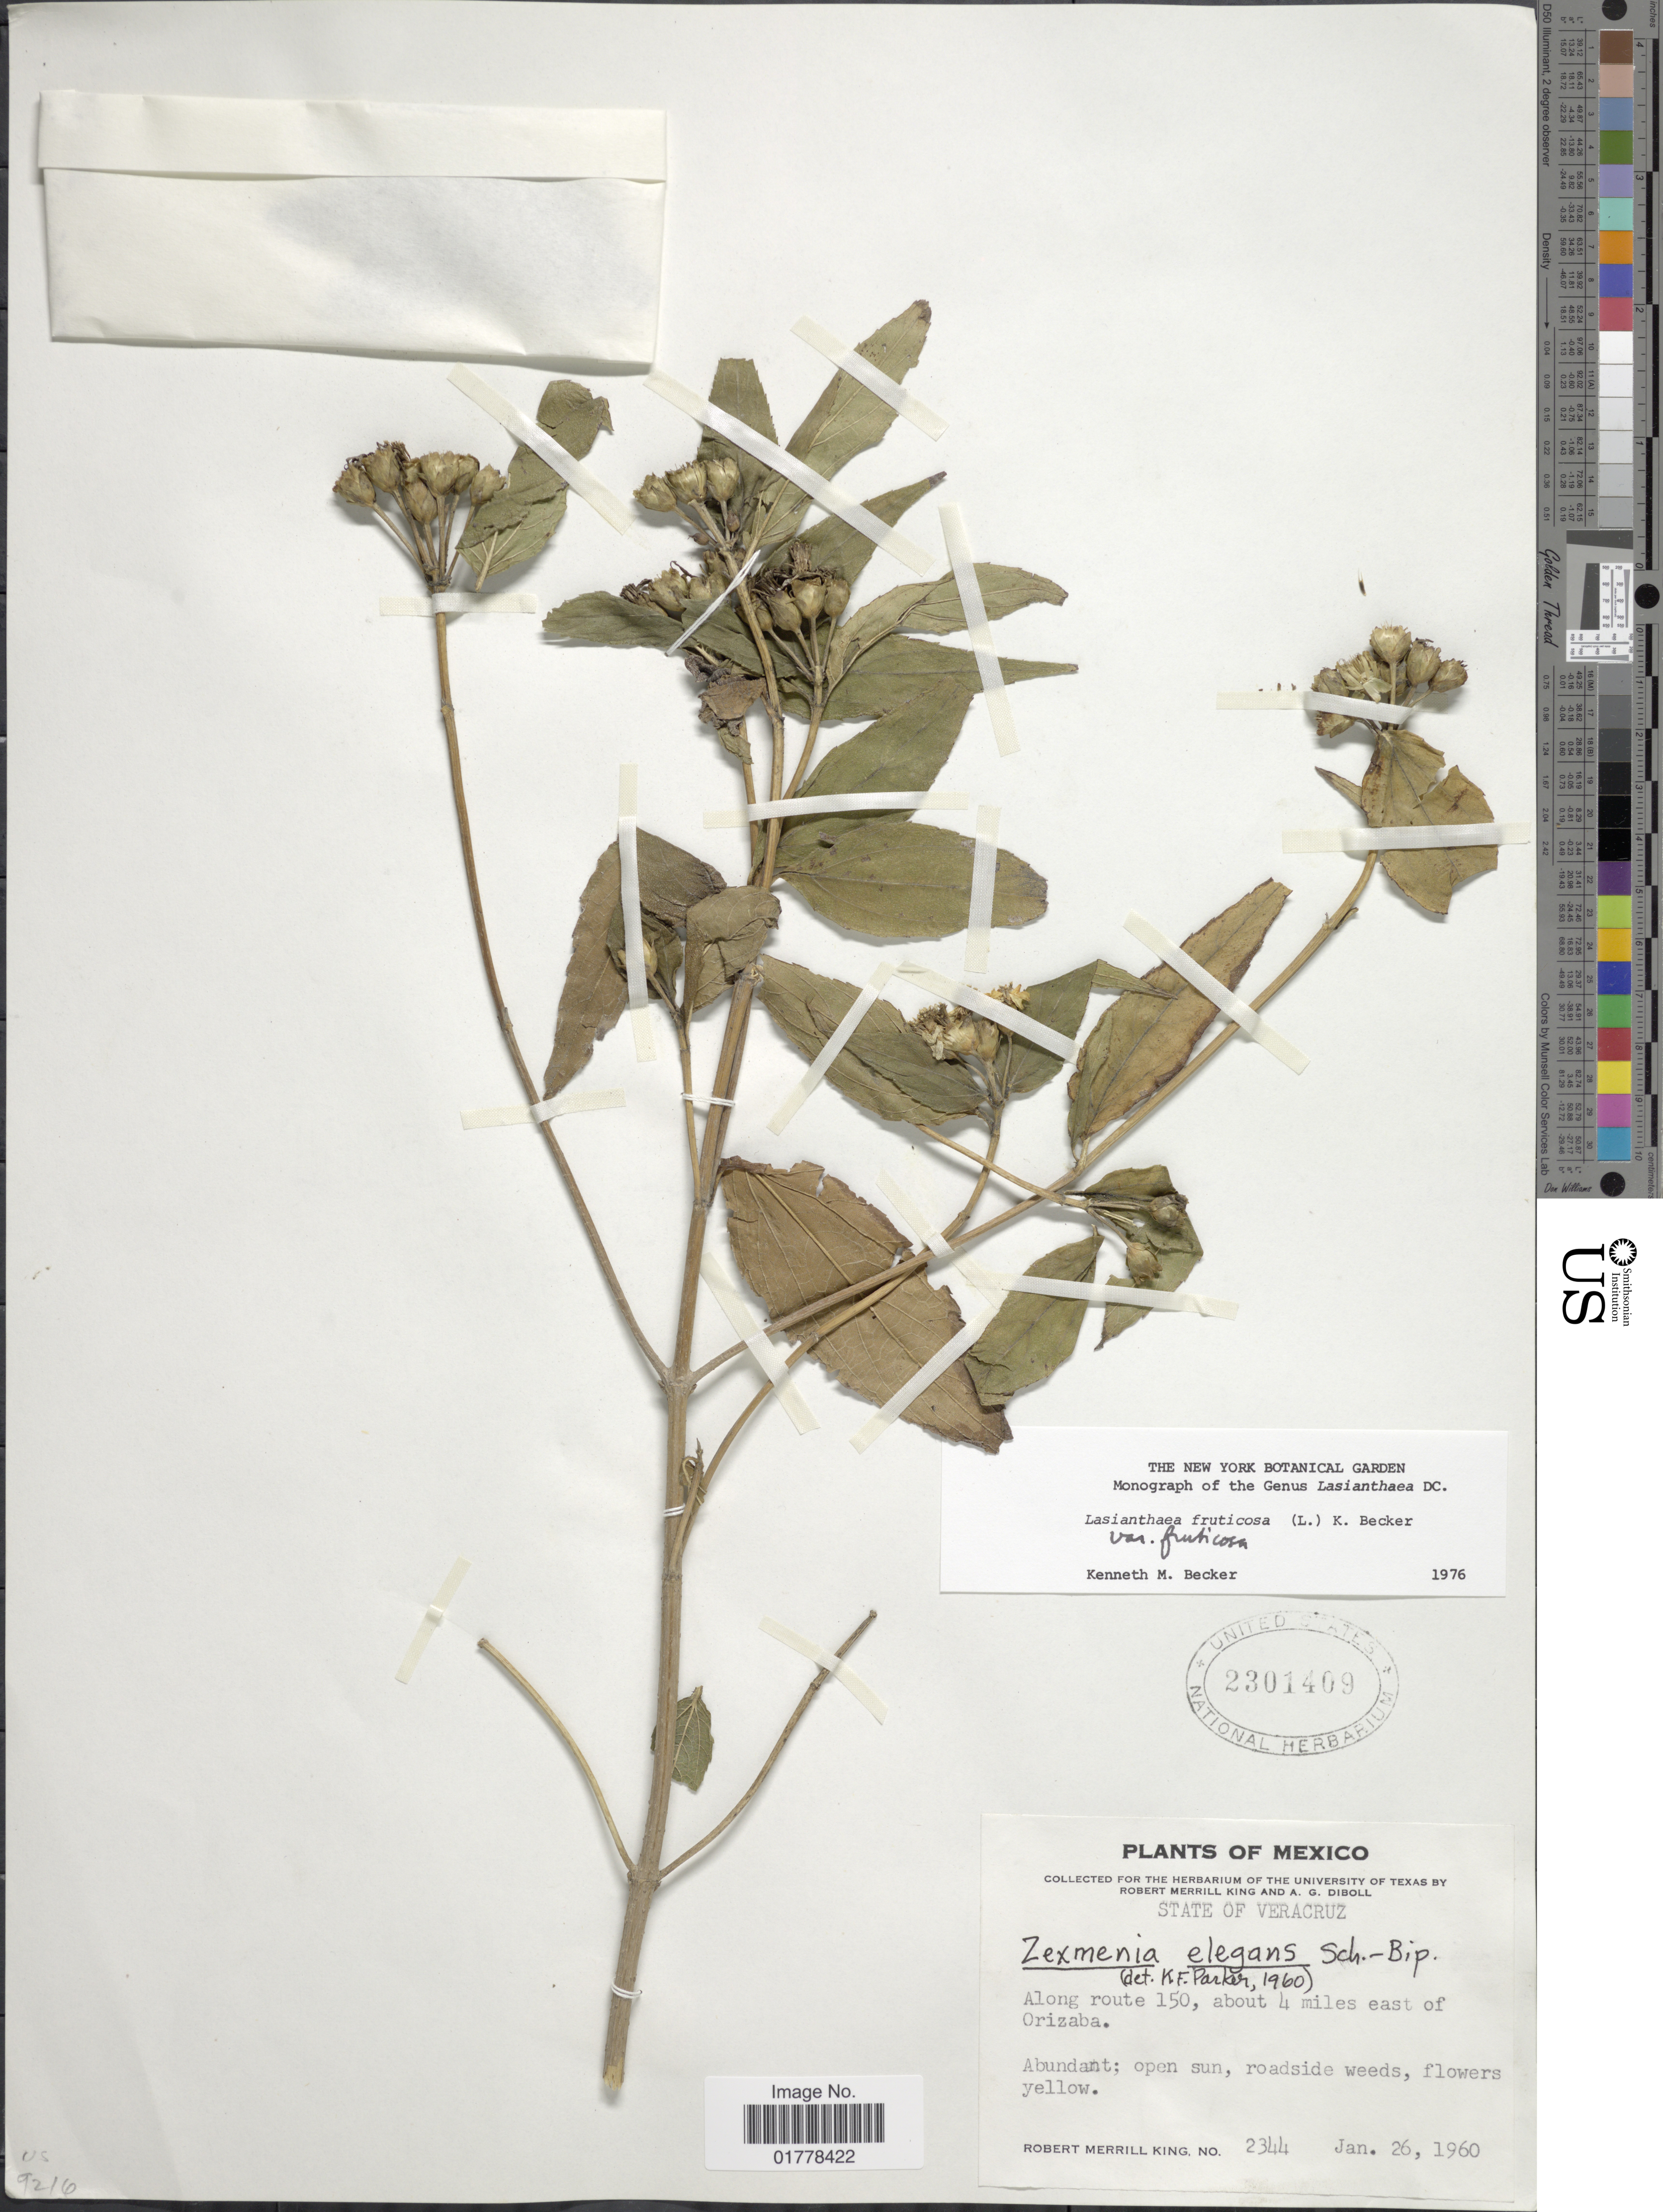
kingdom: Plantae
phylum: Tracheophyta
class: Magnoliopsida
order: Asterales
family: Asteraceae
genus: Lasianthaea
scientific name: Lasianthaea fruticosa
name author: (L.) K.M. Becker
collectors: R. M. King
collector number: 2344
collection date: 1960-01-26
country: Mexico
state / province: Veracruz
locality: State of Veracruz. Along route 150, about 4 miles east of Orizaba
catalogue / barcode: US 2301409